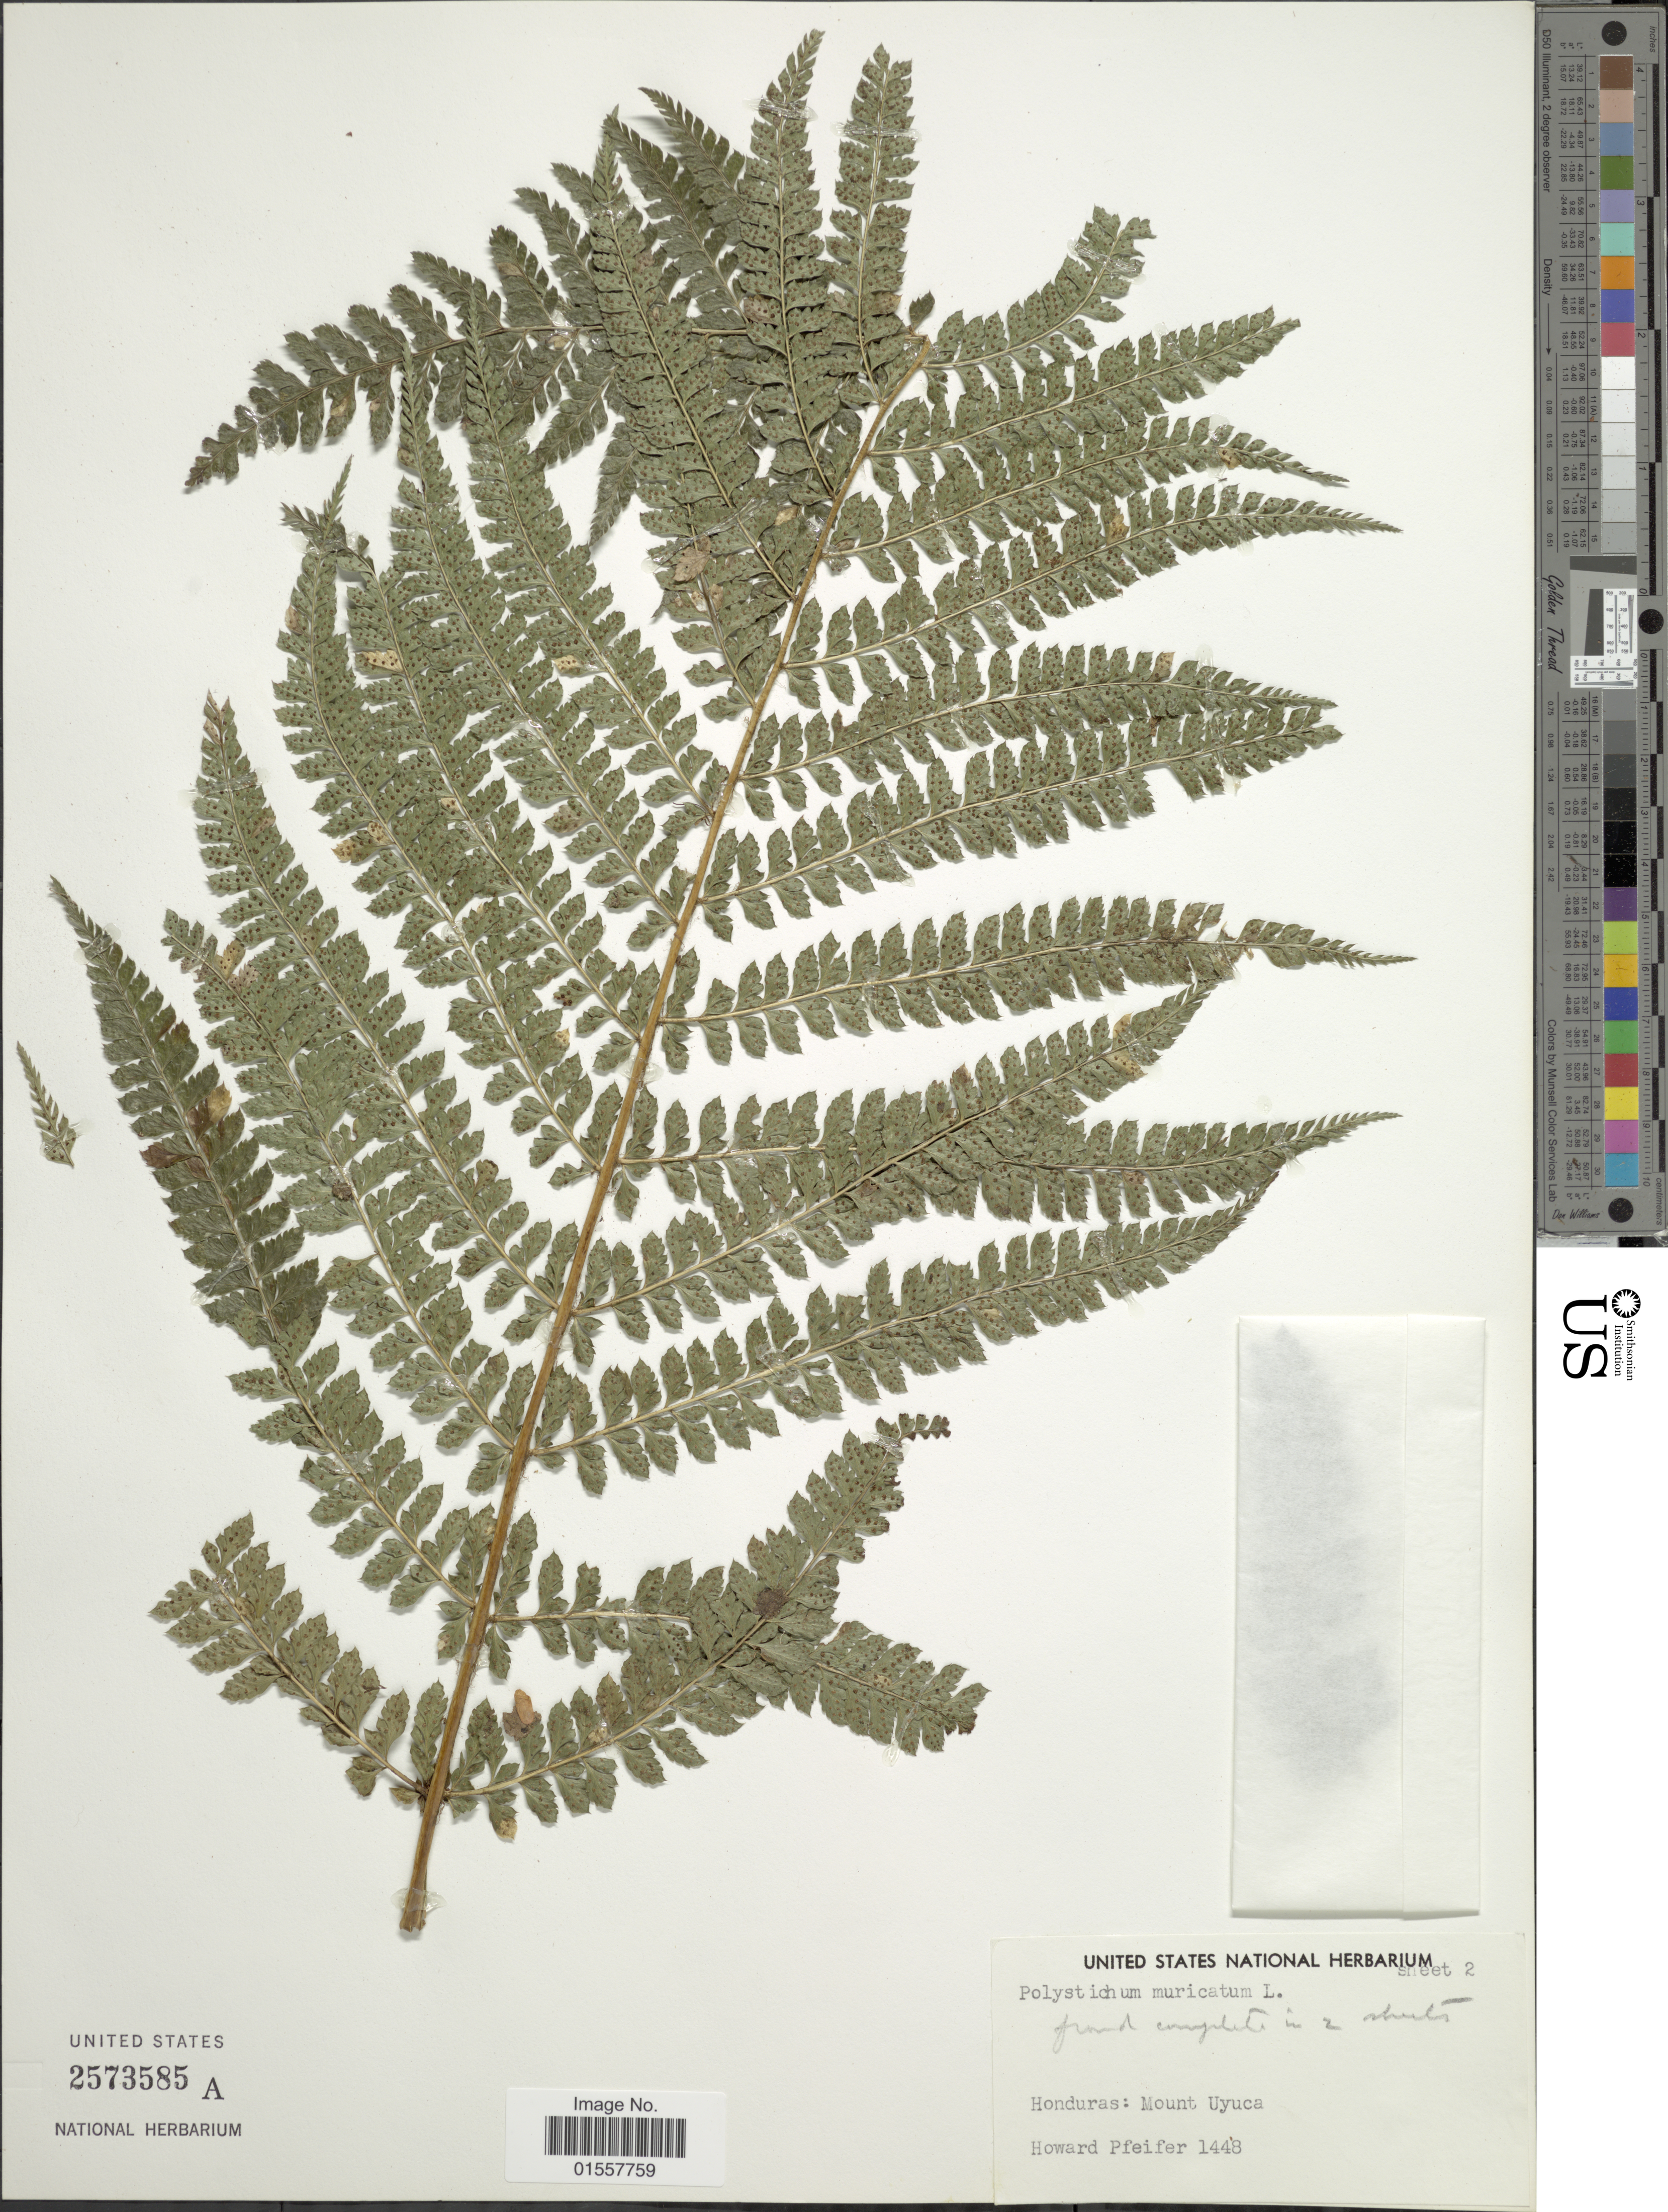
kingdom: Plantae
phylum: Tracheophyta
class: Polypodiopsida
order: Polypodiales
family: Dryopteridaceae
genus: Polystichum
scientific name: Polystichum muricatum var. bicolor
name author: (L.) Fée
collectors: H. W. Pfeifer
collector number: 1448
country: Honduras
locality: Honduras: Mount Uyuca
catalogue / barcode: US 2573585A